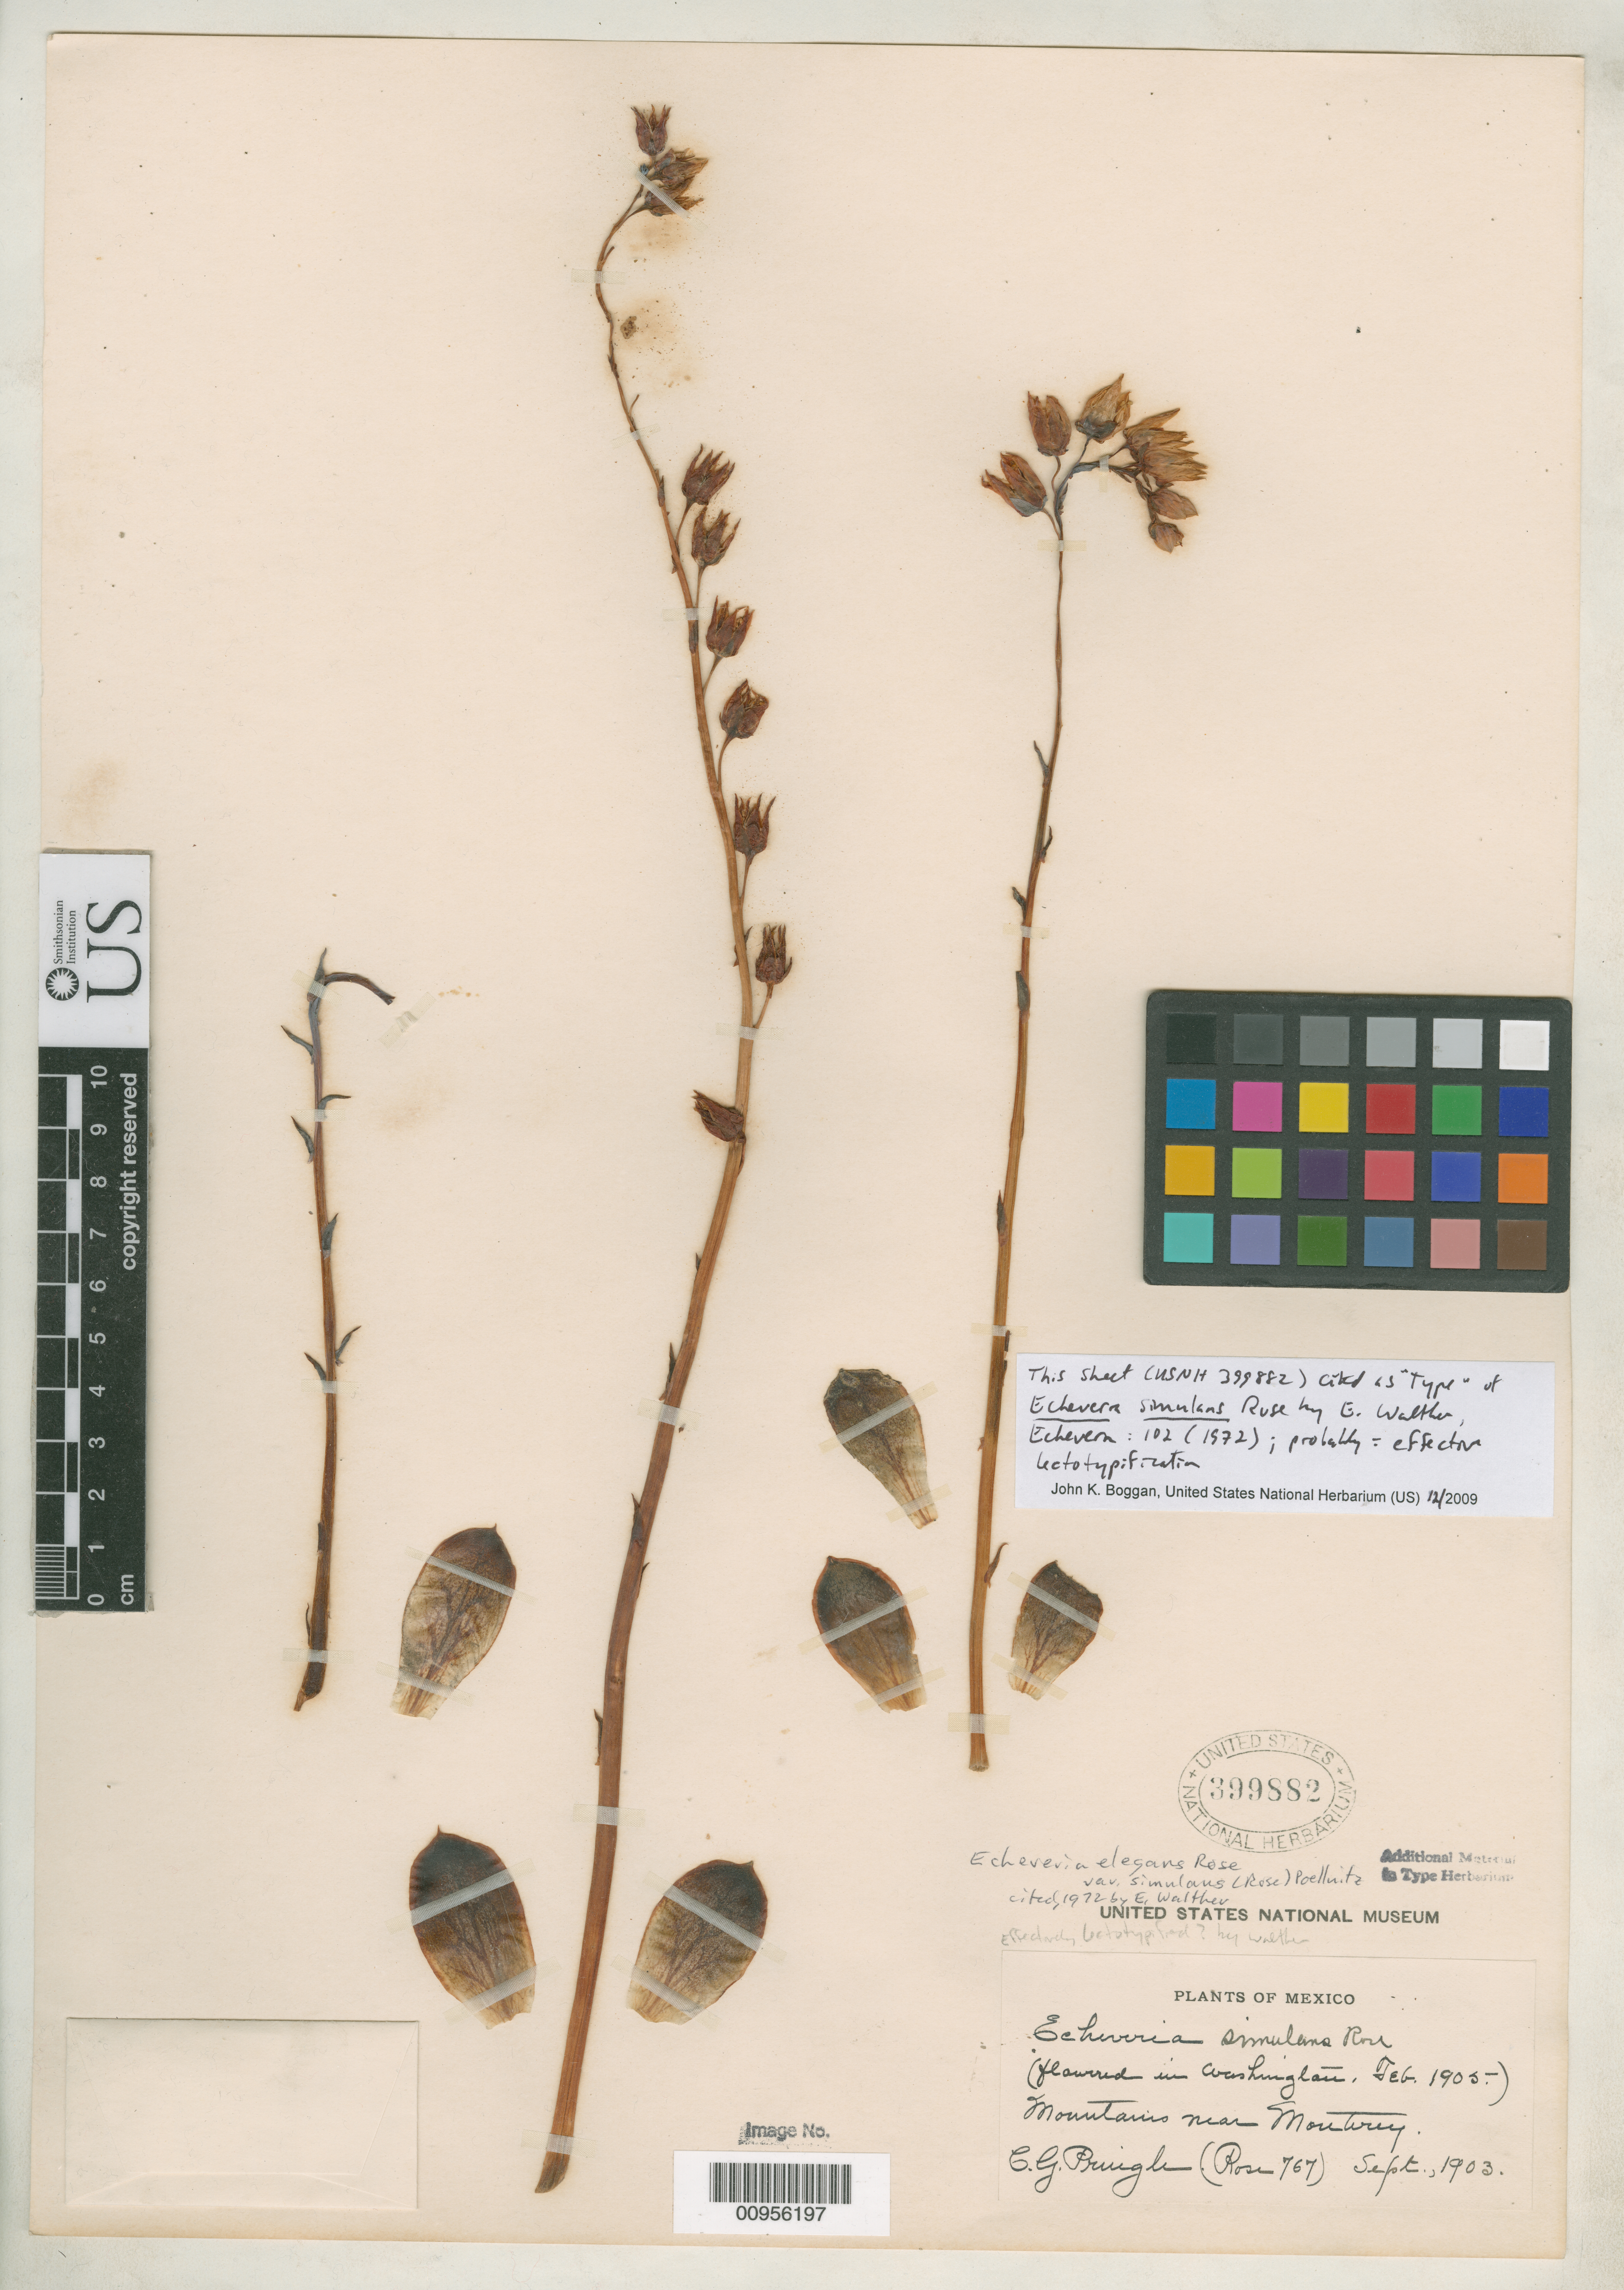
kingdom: Plantae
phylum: Tracheophyta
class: Magnoliopsida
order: Saxifragales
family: Crassulaceae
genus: Echeveria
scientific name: Echeveria simulans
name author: Rose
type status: Lectotype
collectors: C. G. Pringle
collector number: Rose 767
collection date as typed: Feb 1905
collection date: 1905-02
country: Mexico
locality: Mountains near Monterey. [Protologue, "collected by C.G. Pringle in a cañon near Monterey, Mexico, in 1903; flowered in Washington in 1904 and 1905 (Rose no. 768)".]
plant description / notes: Currently accepted name as cited by Walther (1972).; This sheet apparently made from cultivated plant [but note all sheets at US are labeled "767"; 767 according to protologue]. This sheet (USNH 399882) cited as "type" by E. Walther, Echeveria 102 (1972), probably effecting lectotypification.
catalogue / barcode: US 399882